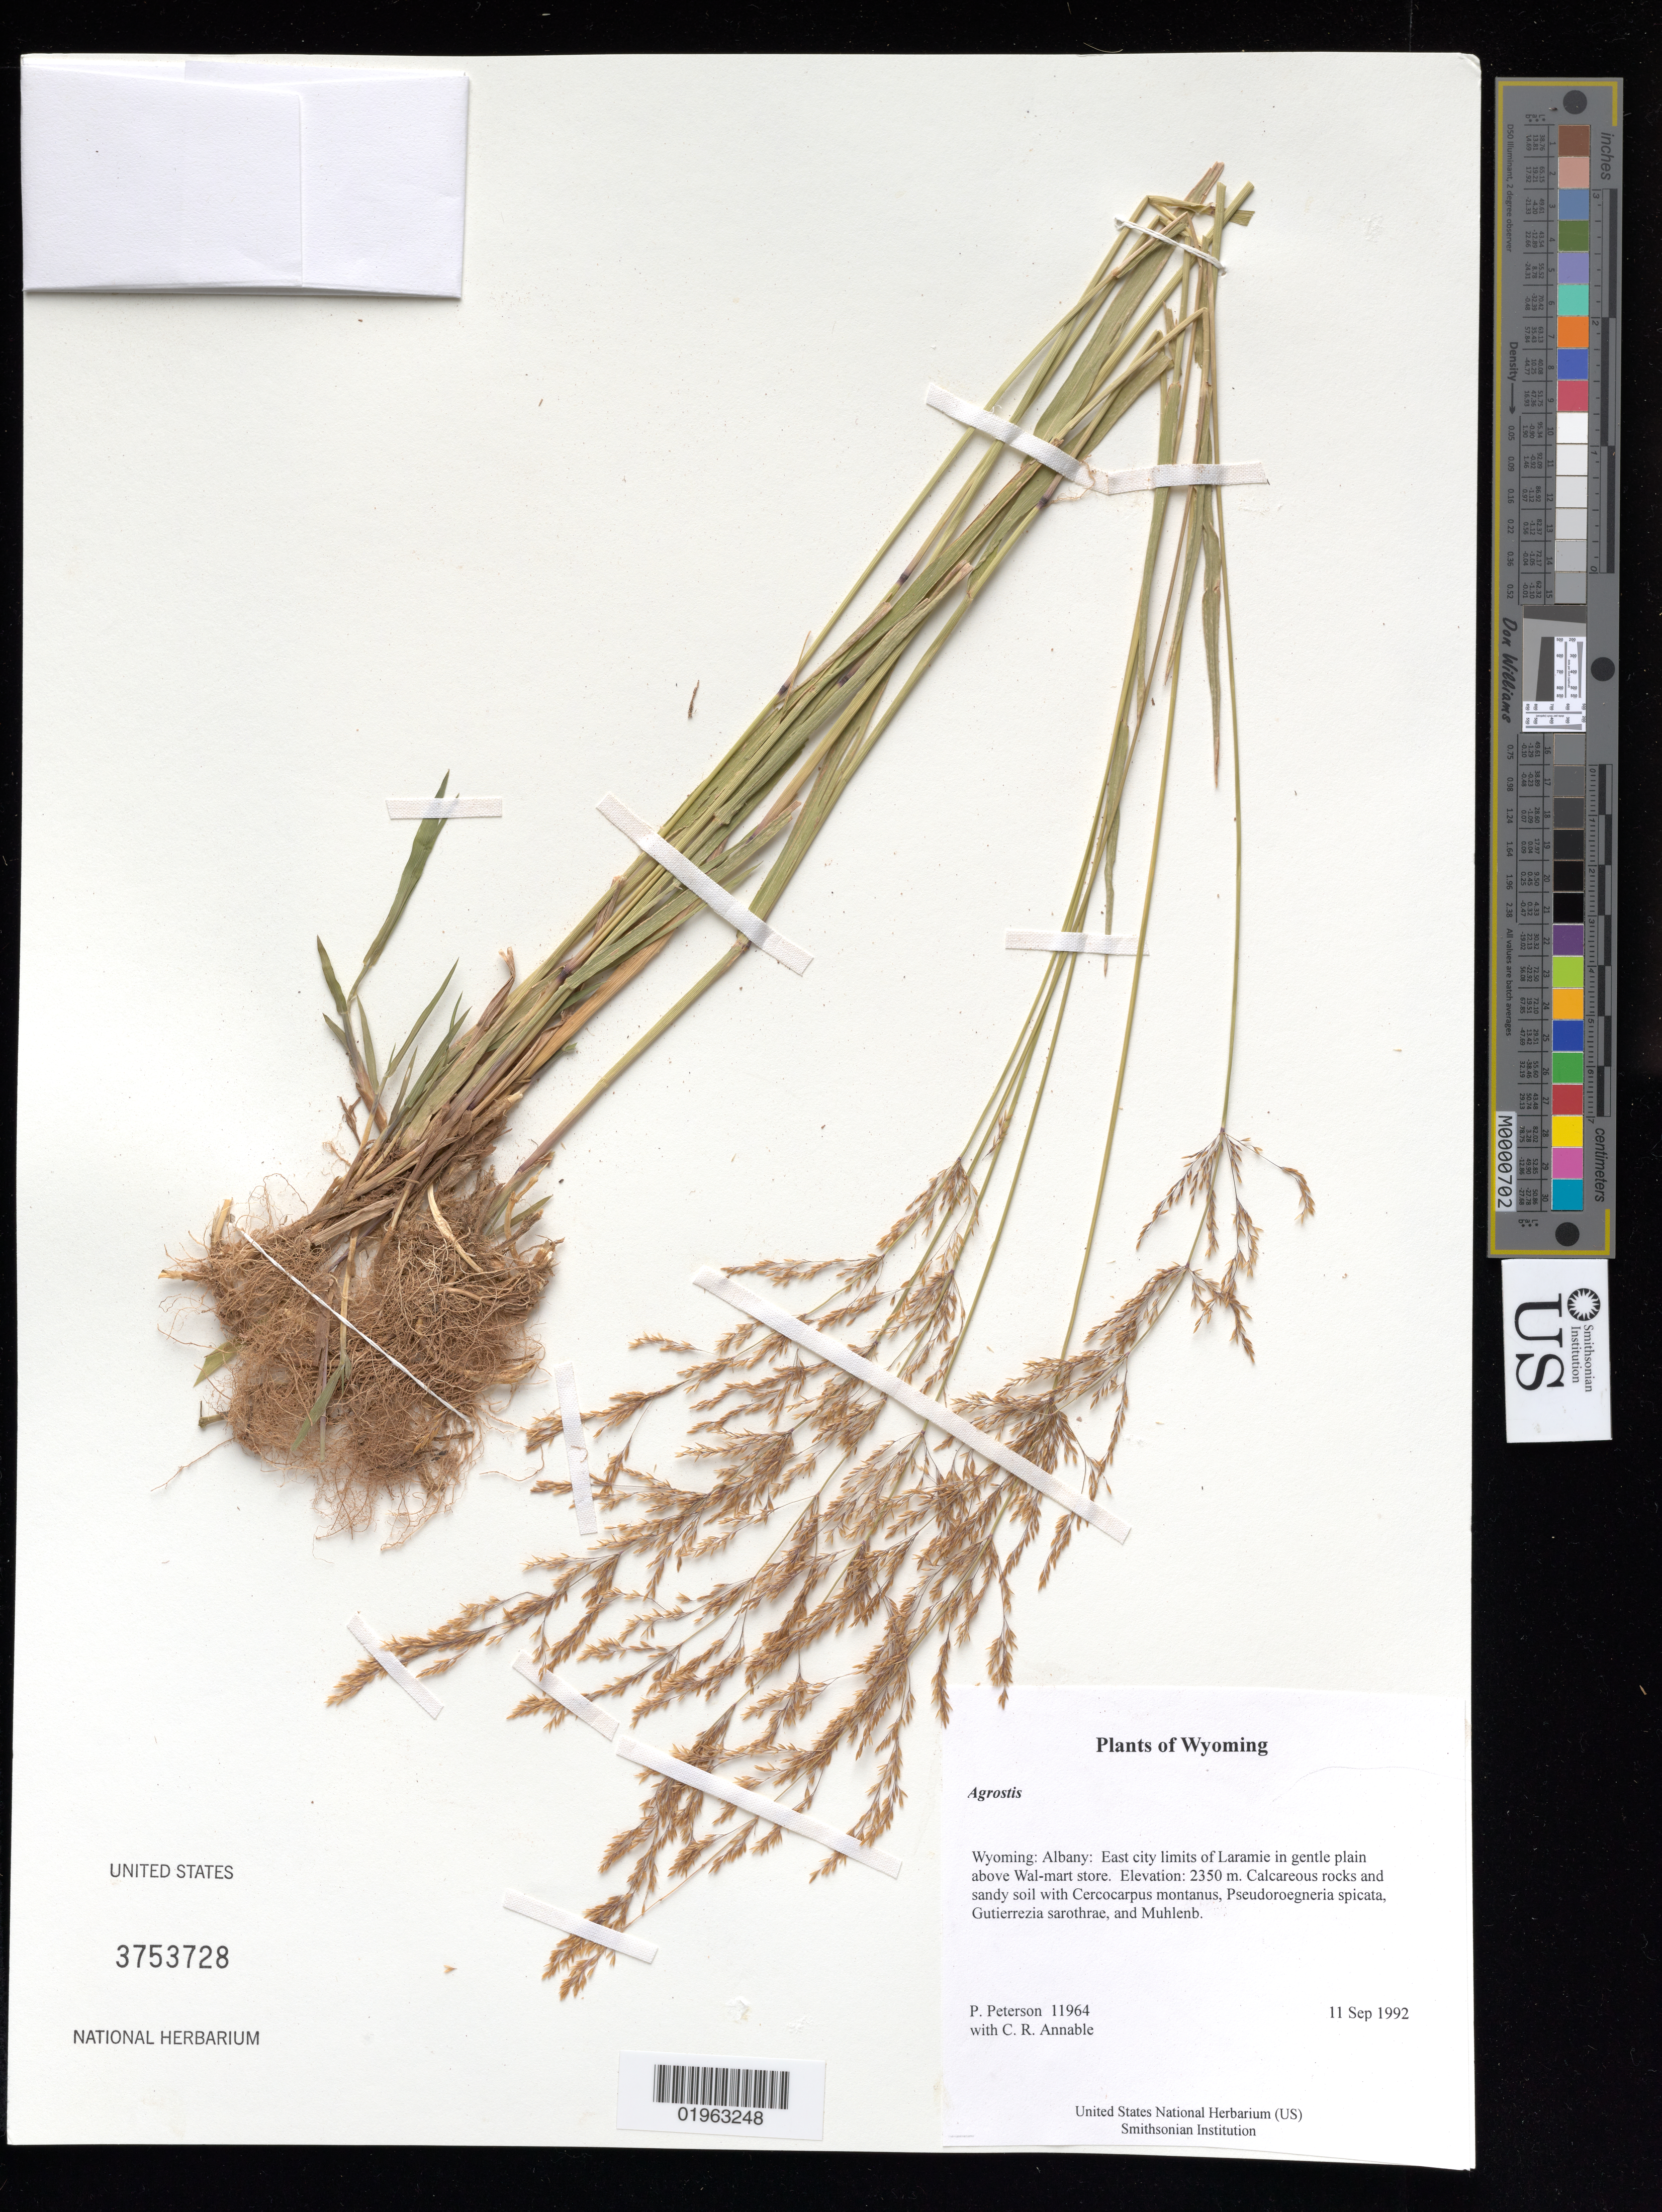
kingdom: Plantae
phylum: Tracheophyta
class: Liliopsida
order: Poales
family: Poaceae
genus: Agrostis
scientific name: Agrostis sp.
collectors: P. M. Peterson & C. R. Annable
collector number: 11964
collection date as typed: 11 Sep 1992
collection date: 1992-09-11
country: United States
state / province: Wyoming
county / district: Albany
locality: East city limits of Laramie in gentle plain above Wal-mart store.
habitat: Calcareous rocks and sandy soil with Cercocarpus montanus, Pseudoroegneria spicata, Gutierrezia sarothrae, and Muhlenb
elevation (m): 2350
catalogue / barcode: US 3753728